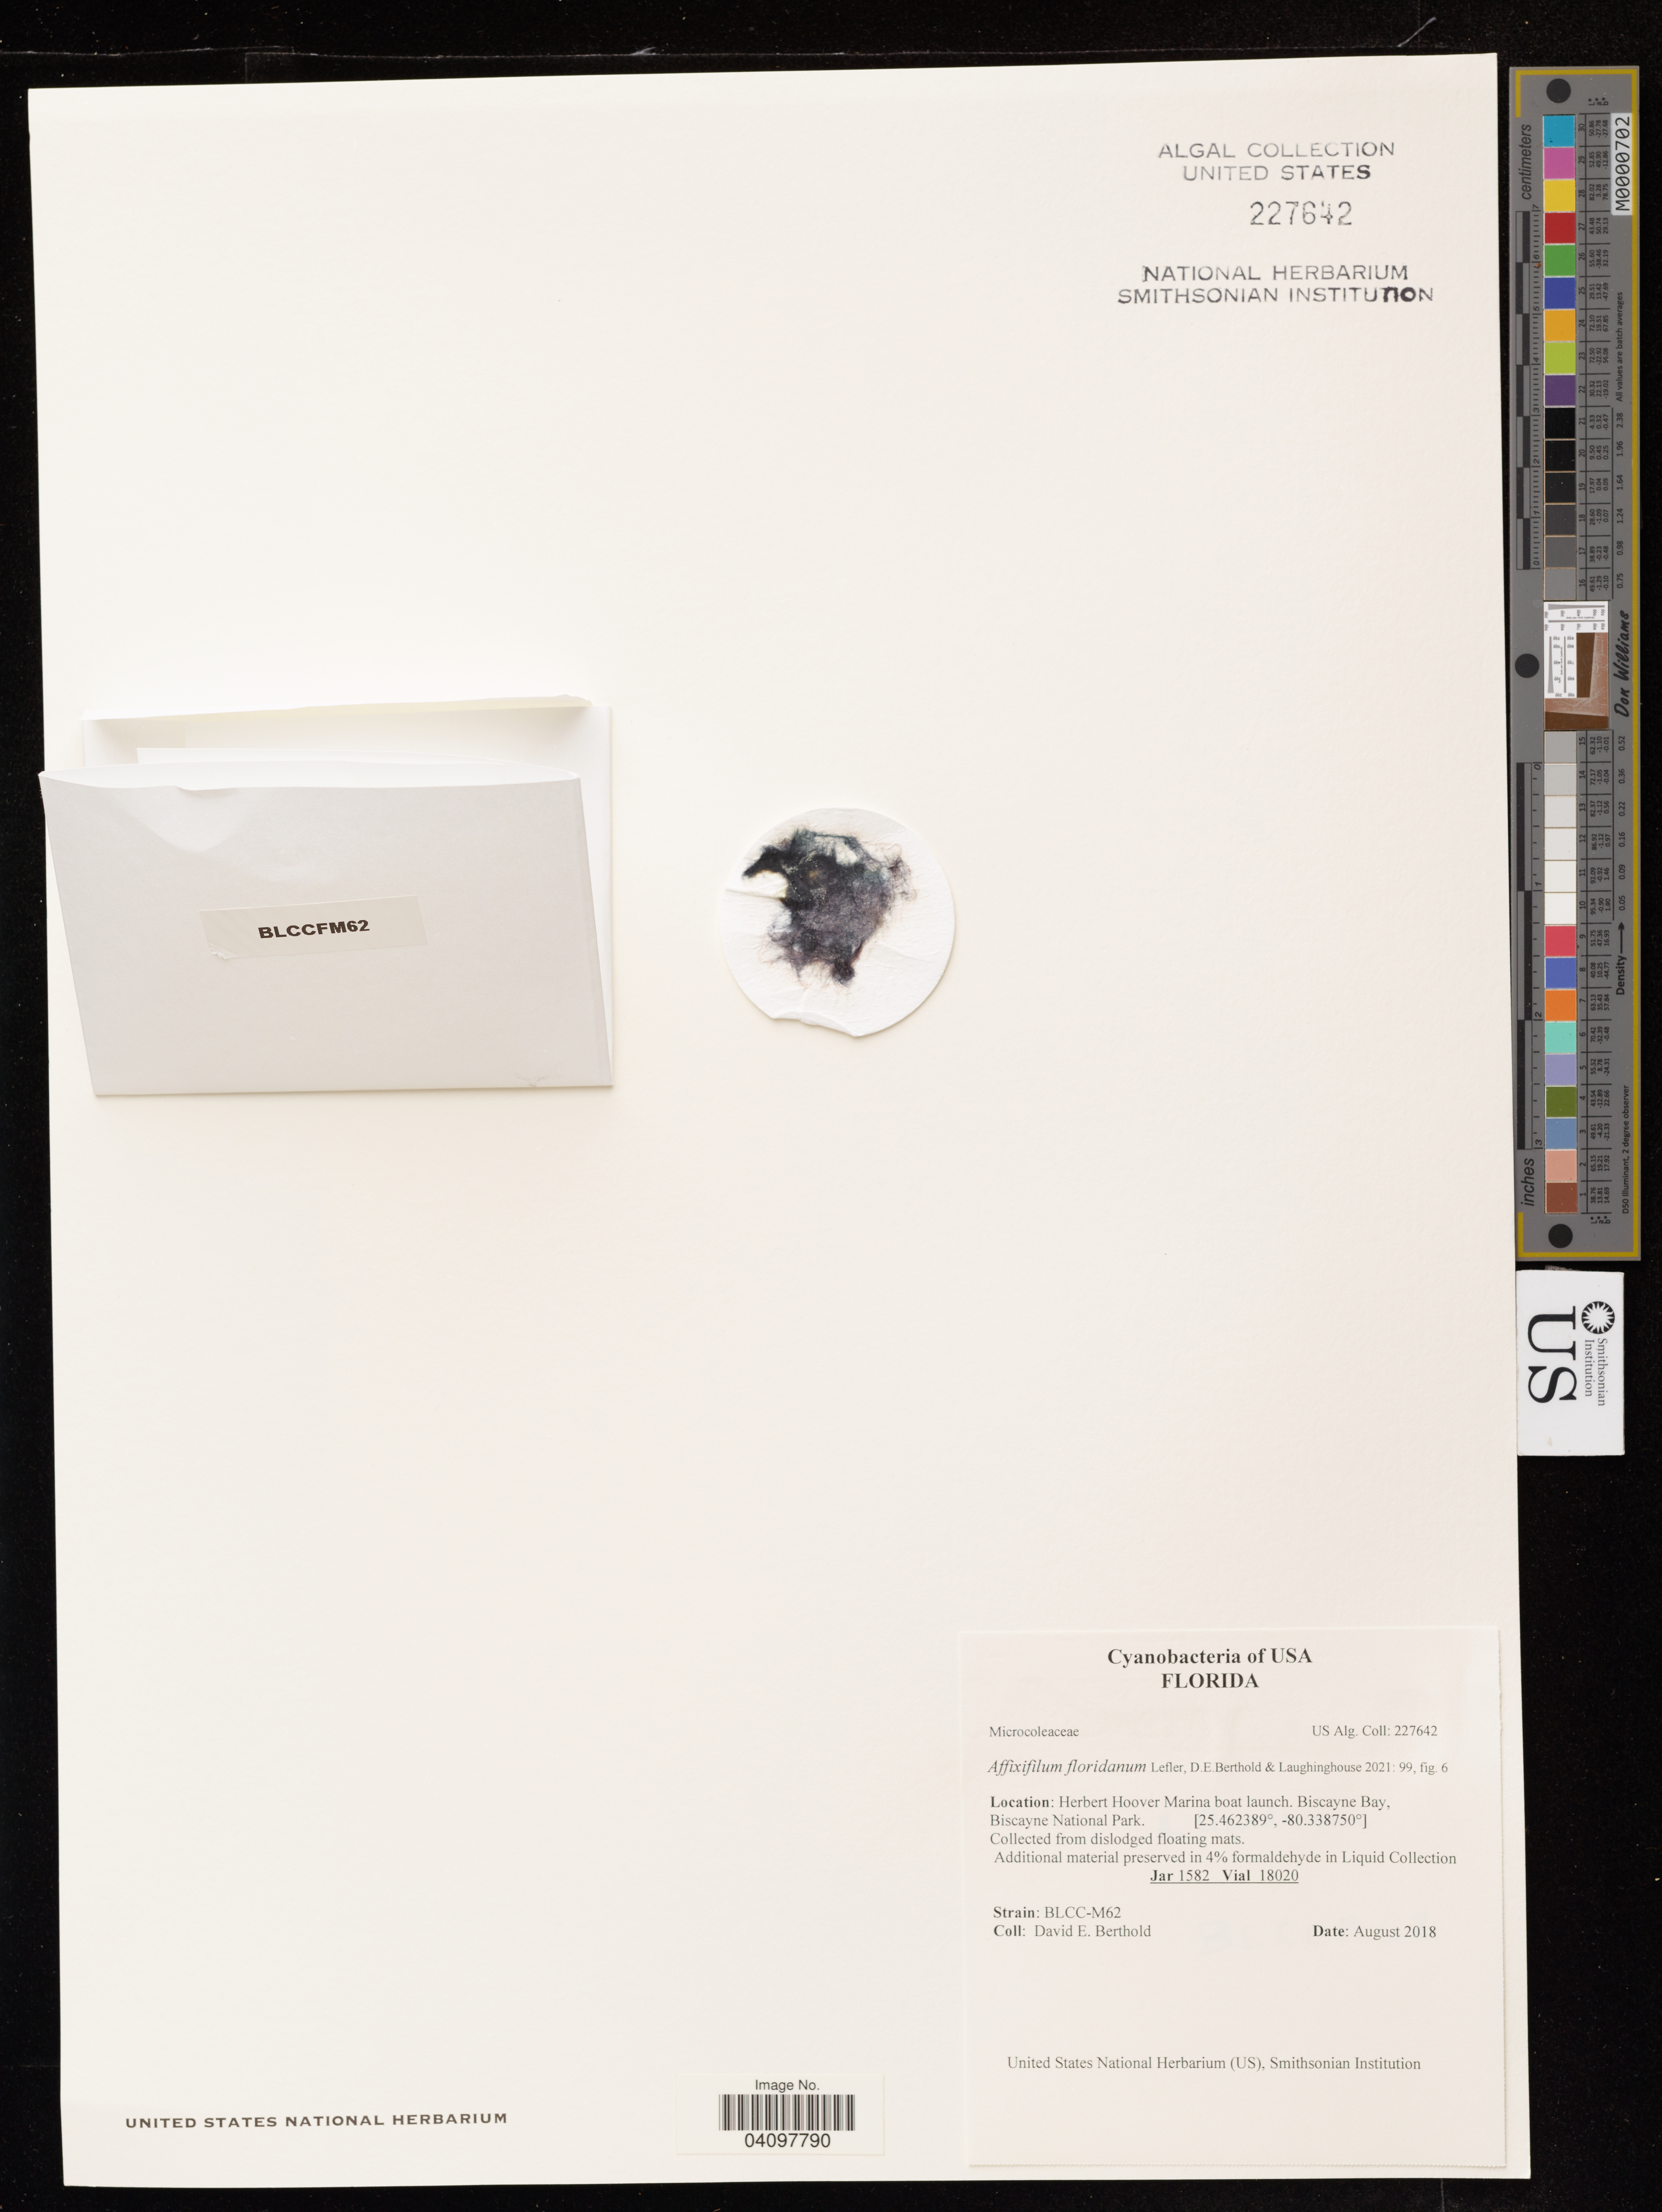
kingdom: Bacteria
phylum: Cyanobacteria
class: Cyanobacteriia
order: Cyanobacteriales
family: Microcoleaceae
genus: Affixifilum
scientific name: Affixifilum floridanum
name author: Lefler et al.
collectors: D. Berthold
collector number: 227642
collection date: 2018-08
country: United States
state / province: Florida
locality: Herbert Hoover Marina boat launch. Biscayne Bay, Biscayne National Park.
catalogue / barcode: US 227642